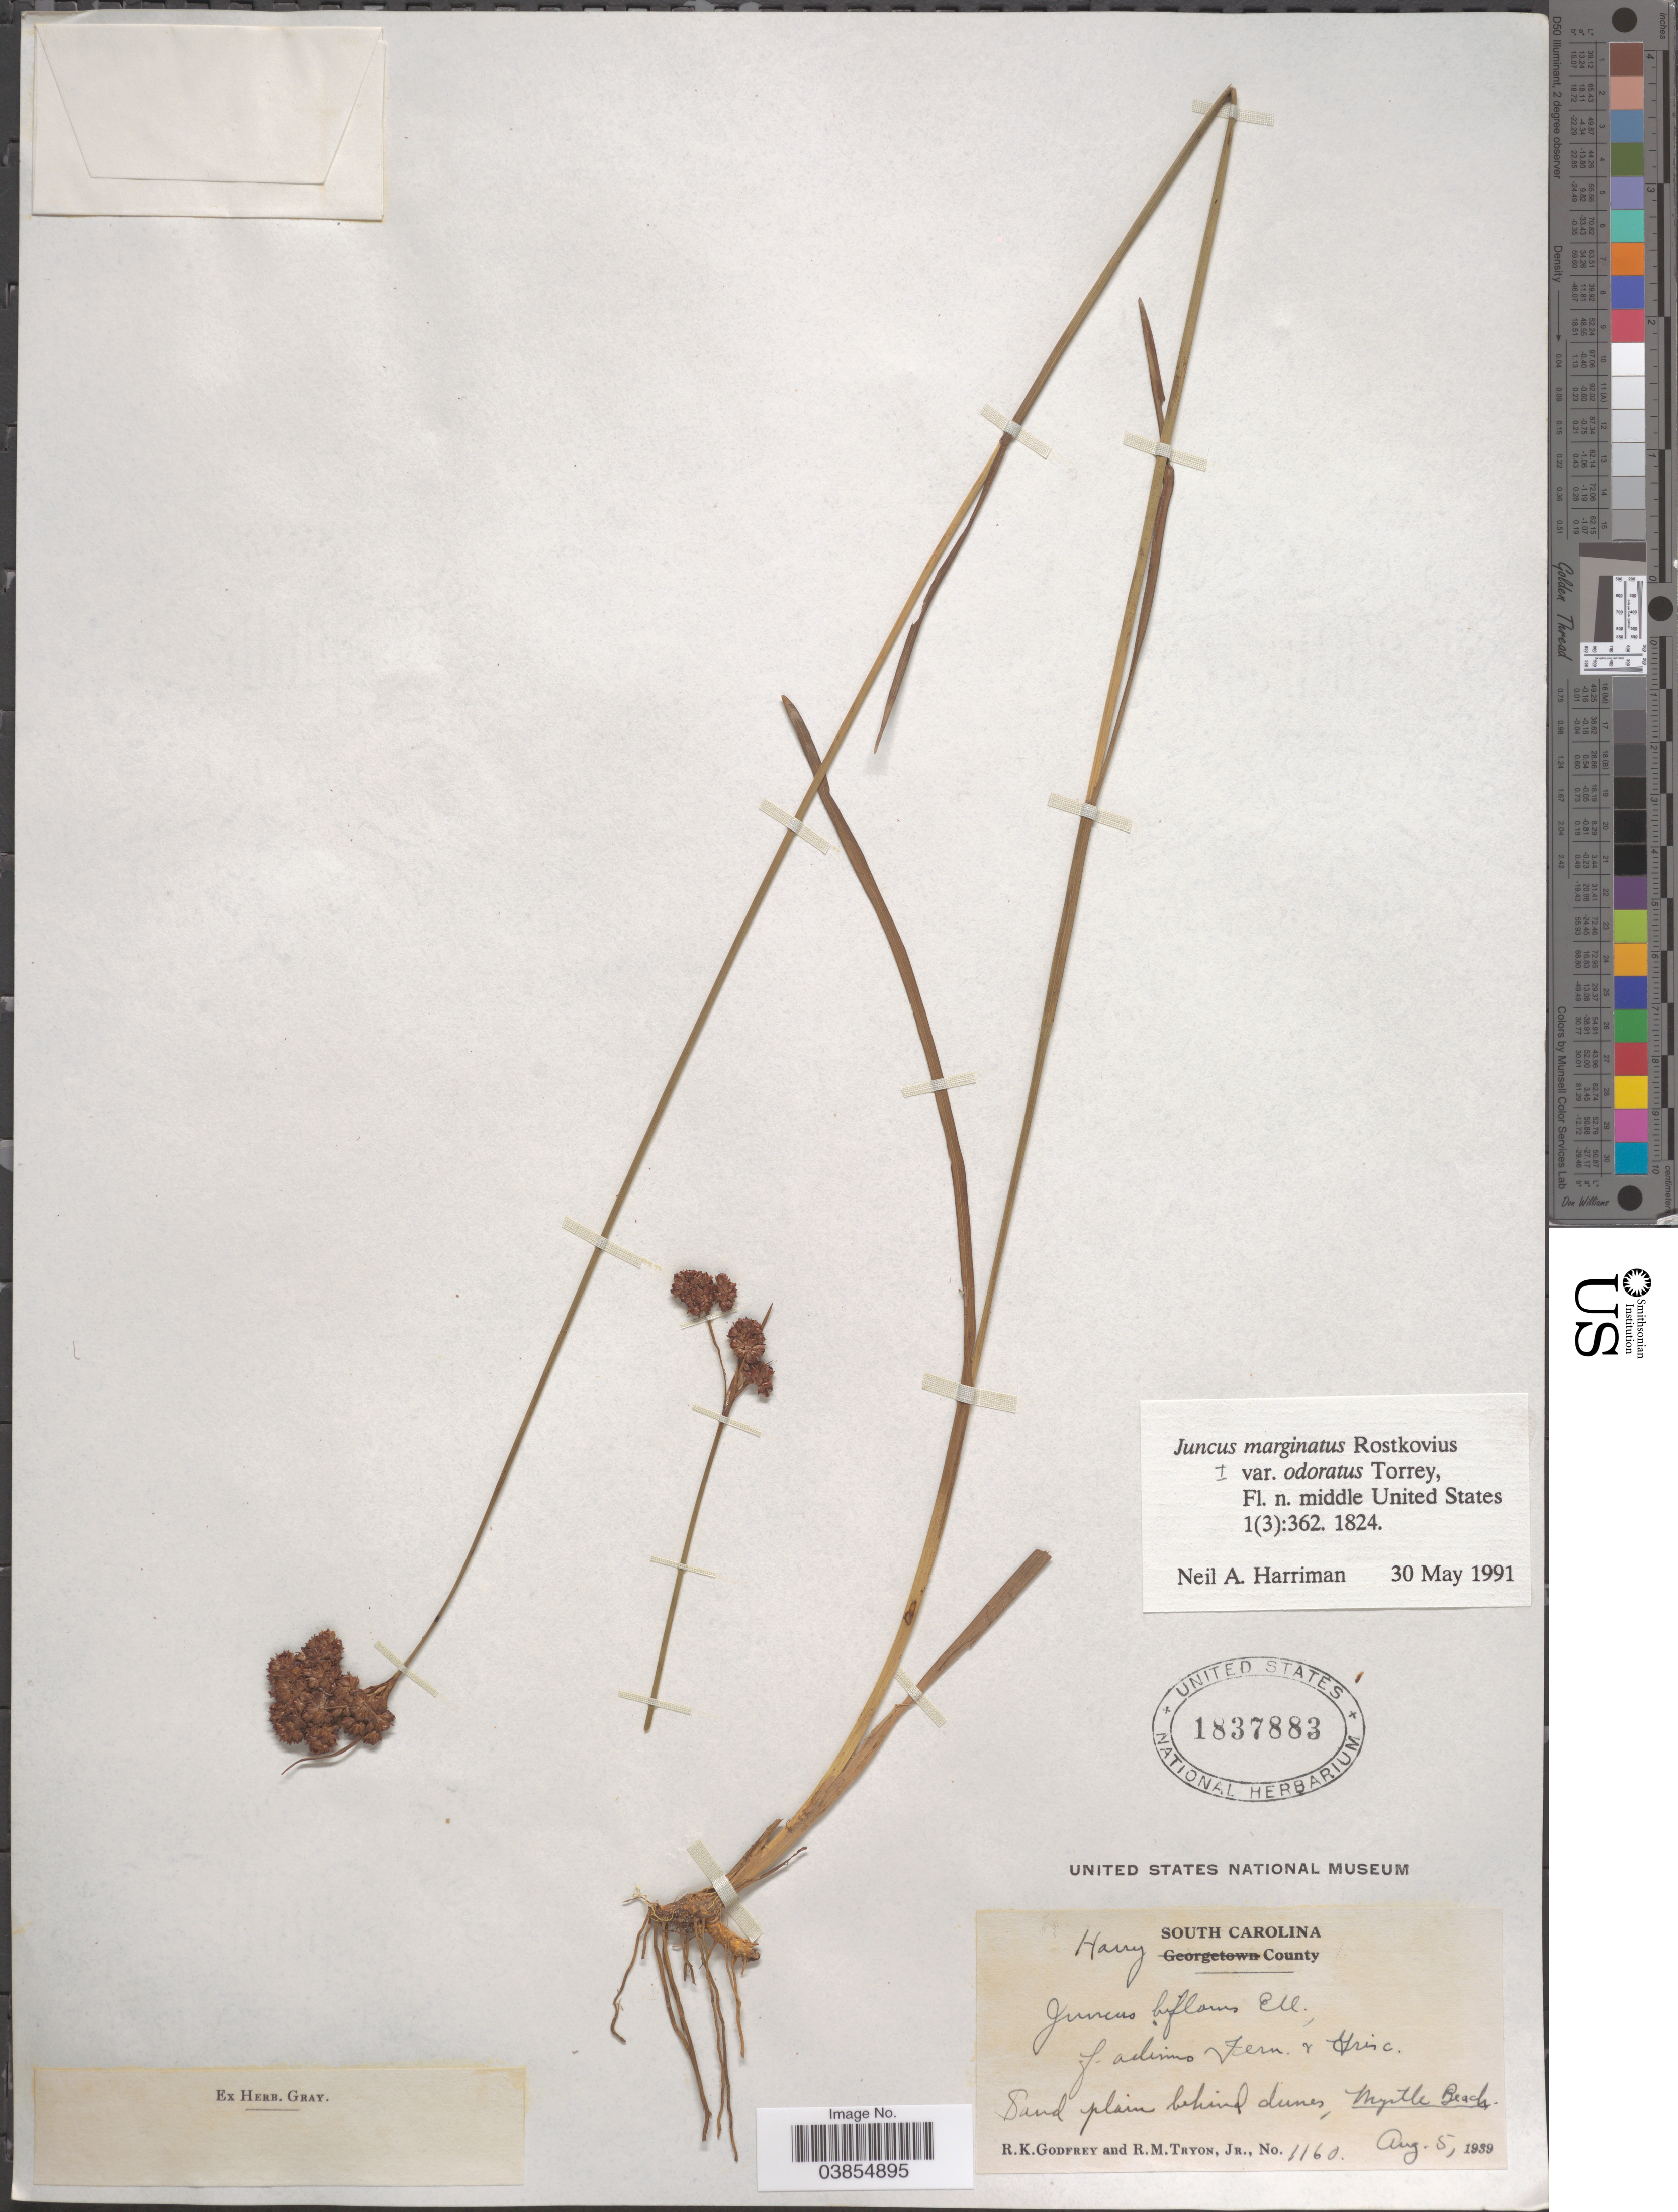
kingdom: Plantae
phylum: Tracheophyta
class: Liliopsida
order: Poales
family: Juncaceae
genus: Juncus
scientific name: Juncus marginatus var. odoratus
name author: Torr.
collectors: R. K. Godfrey & R. Tryon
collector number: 1160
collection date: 1939-08-05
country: United States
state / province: South Carolina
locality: Harry County. Sand plain behind dunes, Myrtle Beach.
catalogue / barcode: US 1837883